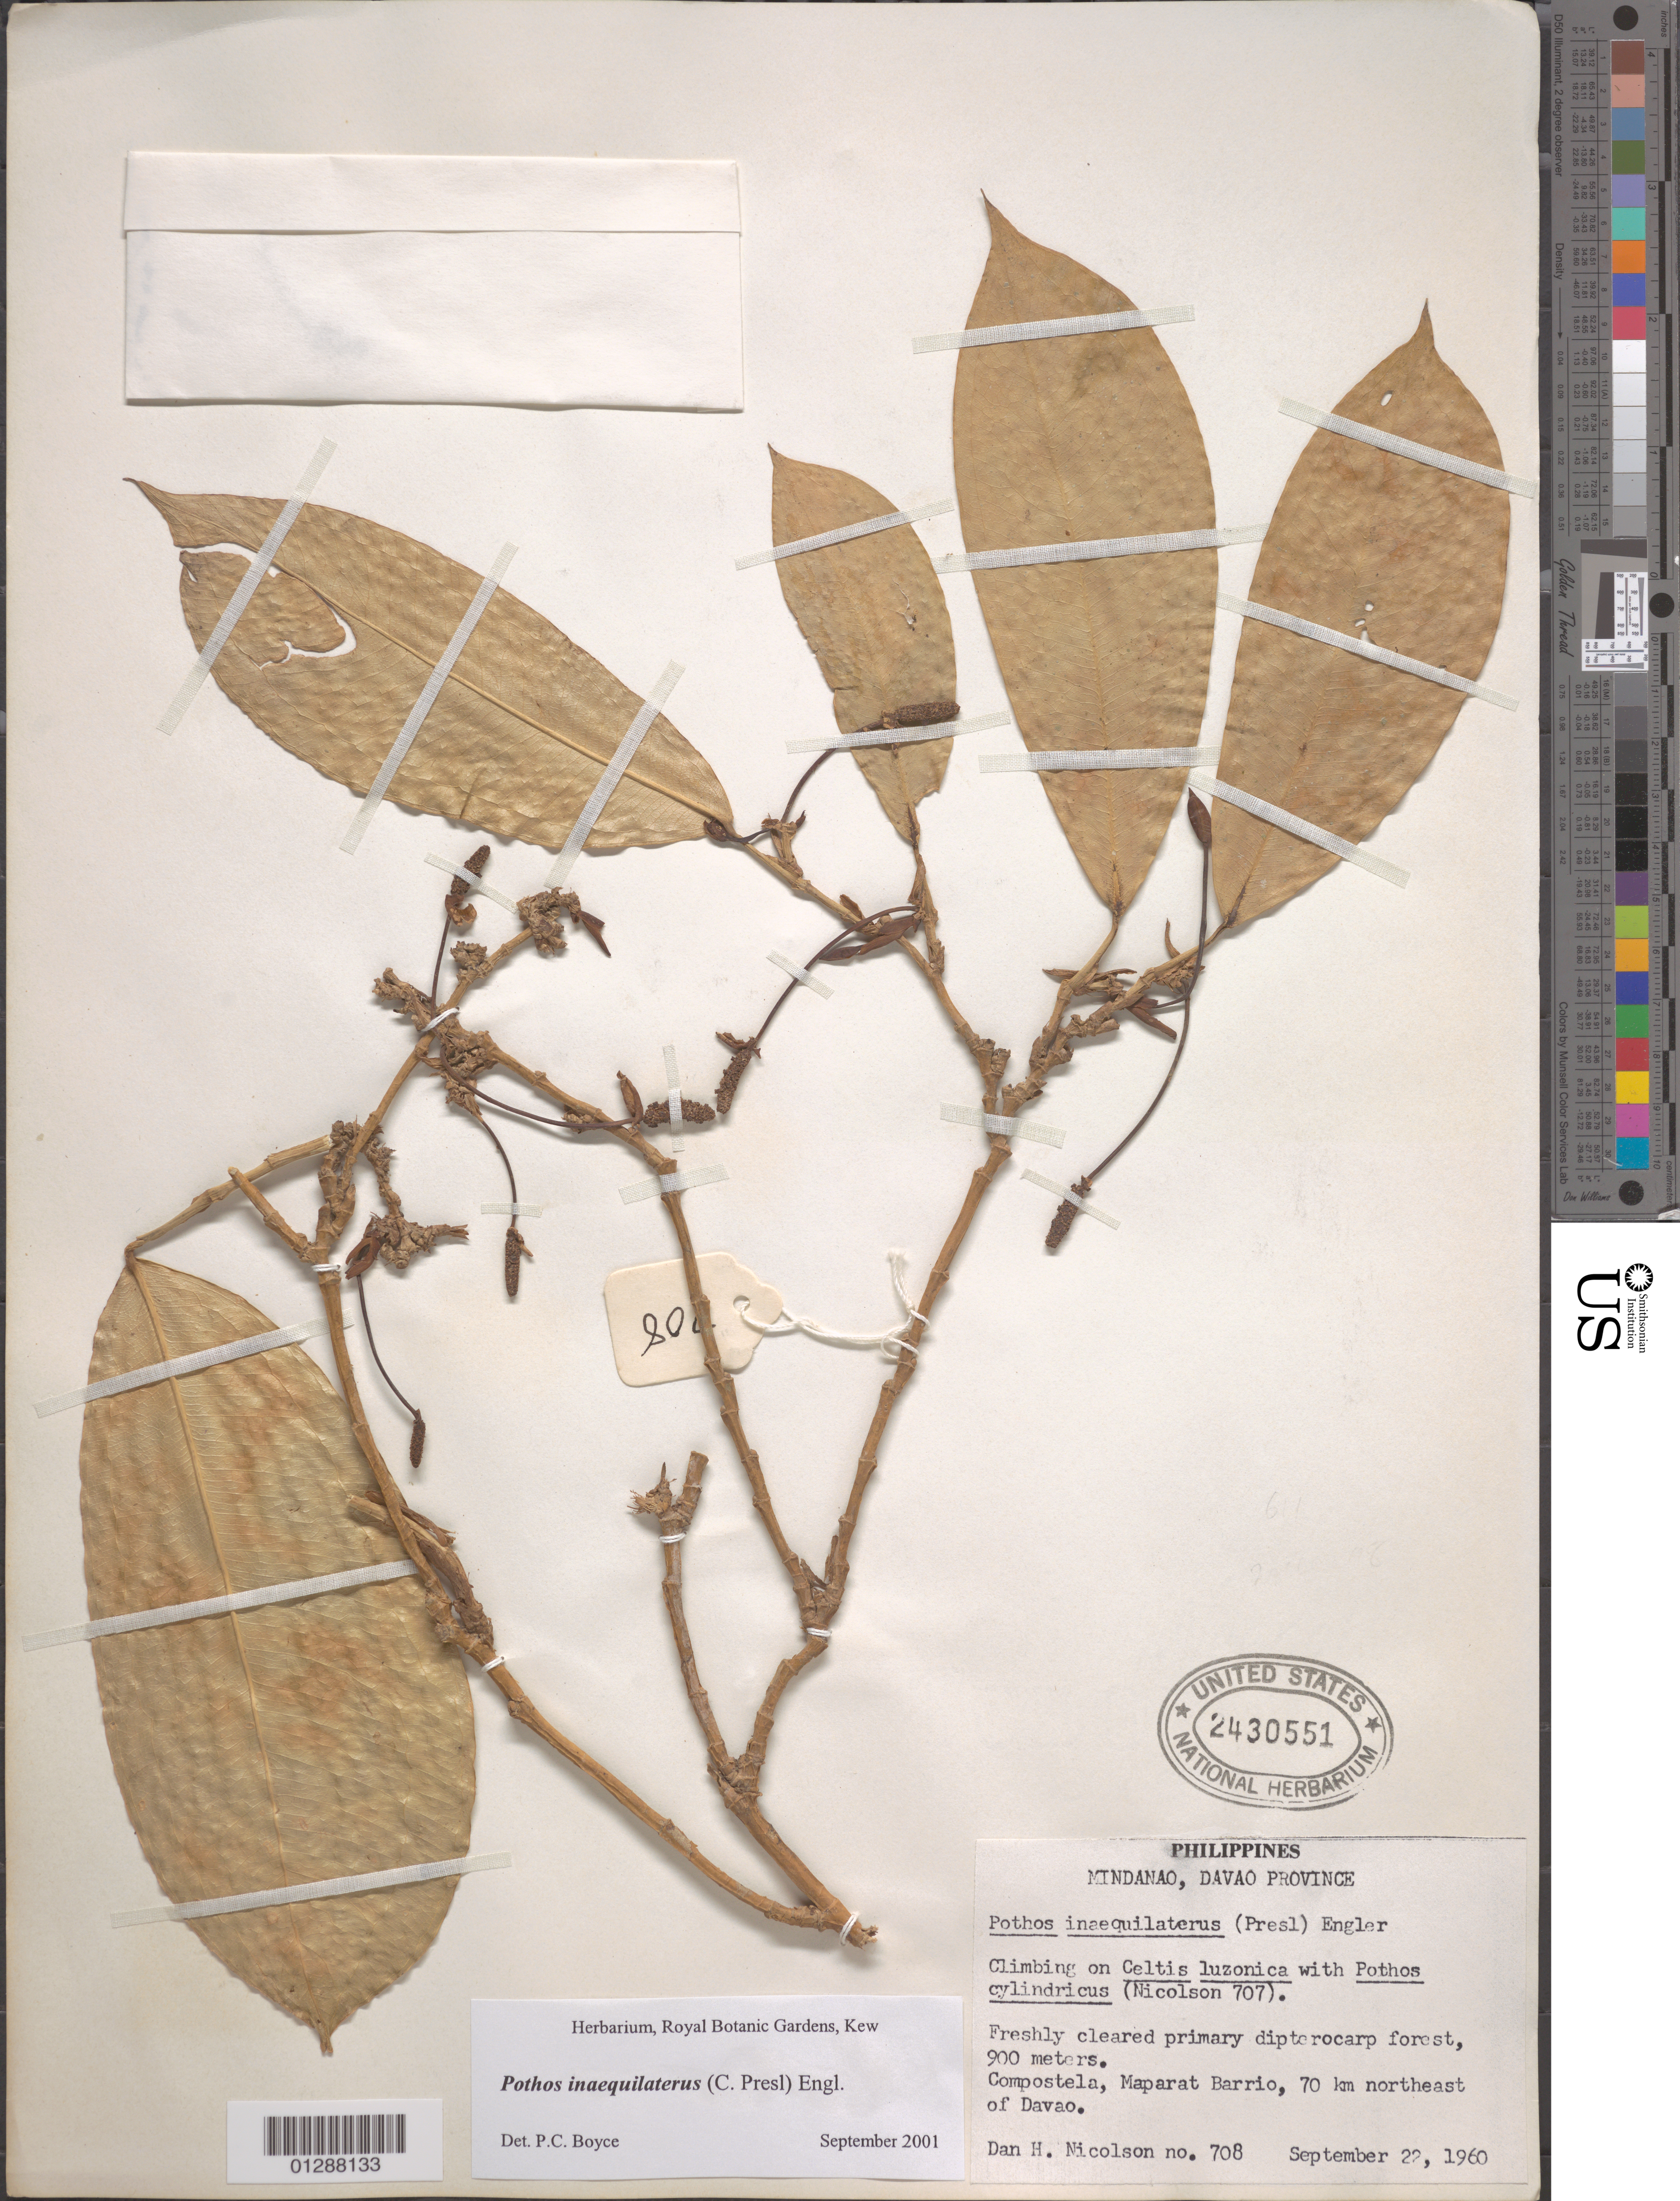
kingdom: Plantae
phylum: Tracheophyta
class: Liliopsida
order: Alismatales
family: Araceae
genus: Pothos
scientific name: Pothos inaequilaterus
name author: Engl.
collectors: D. H. Nicolson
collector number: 708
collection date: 1960-09-22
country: Philippines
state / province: Davao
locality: Mindanao. Compostela, Maparat Barrio, 70 km northeast of Davao.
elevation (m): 900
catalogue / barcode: US 2430551